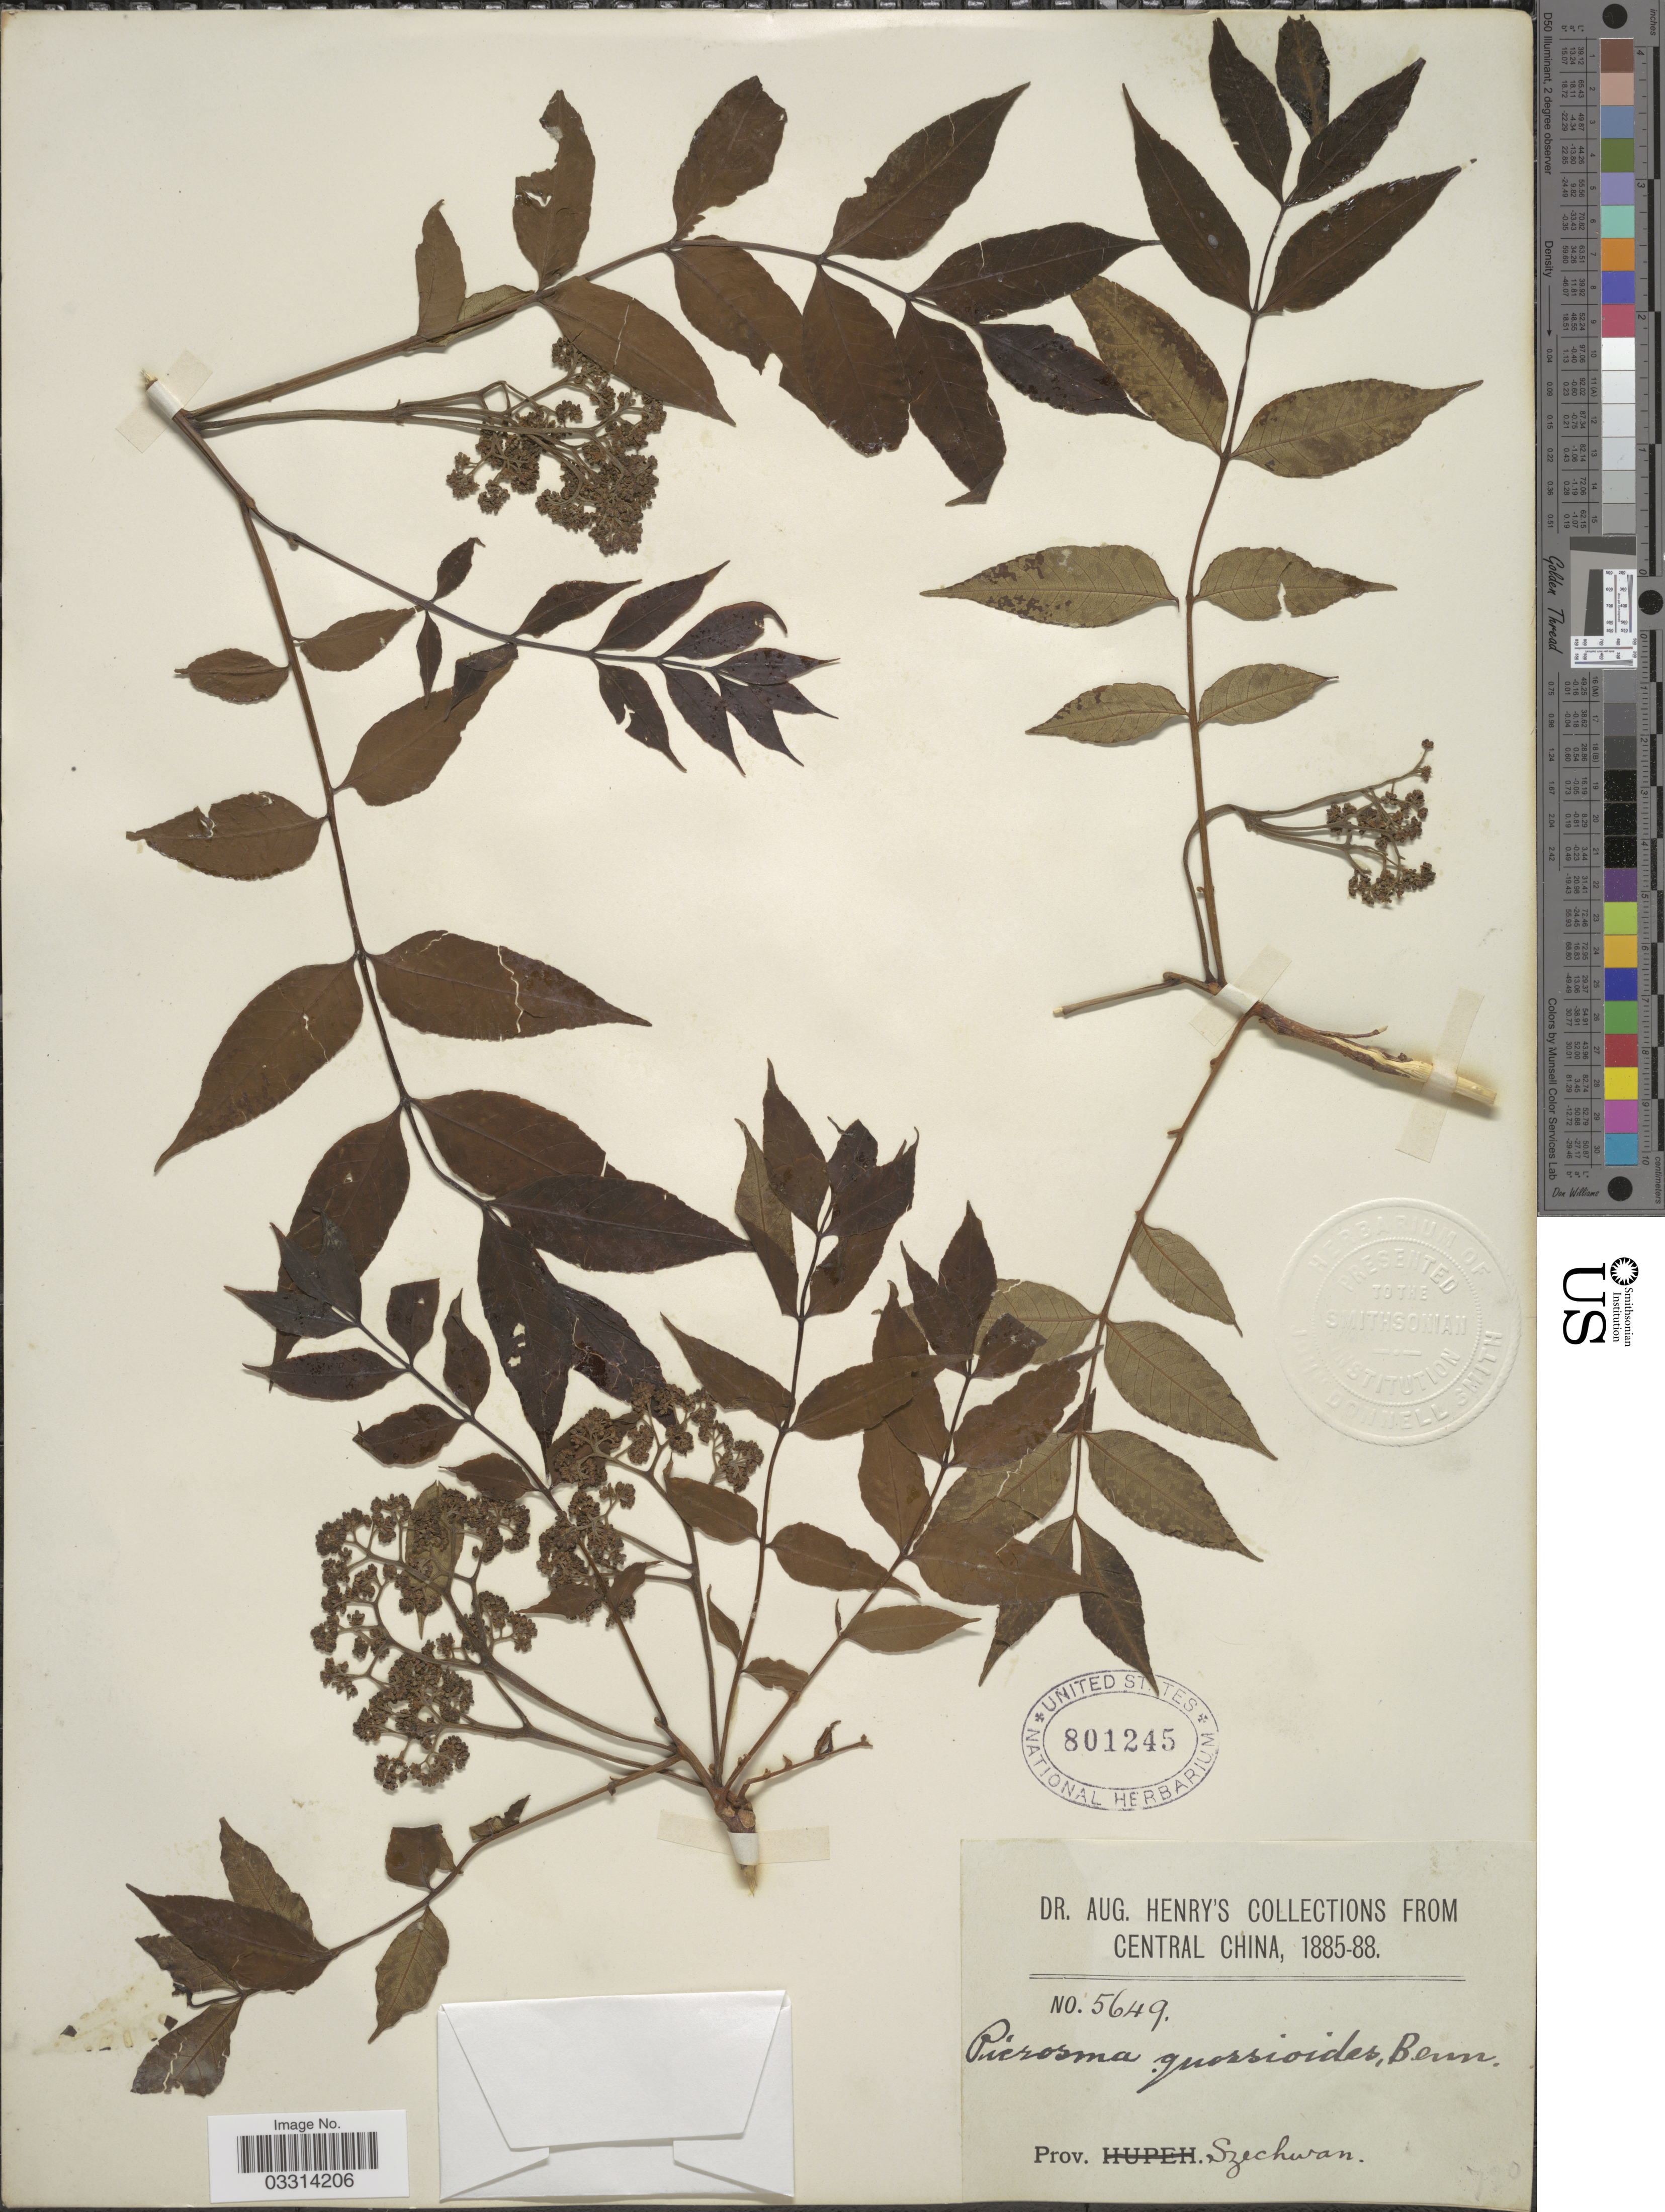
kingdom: Plantae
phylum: Tracheophyta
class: Magnoliopsida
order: Sapindales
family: Simaroubaceae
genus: Picrasma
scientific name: Picrasma quassioides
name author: (D. Don) Benn.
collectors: A. Henry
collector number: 5649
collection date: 1885/1888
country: China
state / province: Sichuan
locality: Central China. Prov. Szechwan.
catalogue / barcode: US 801245